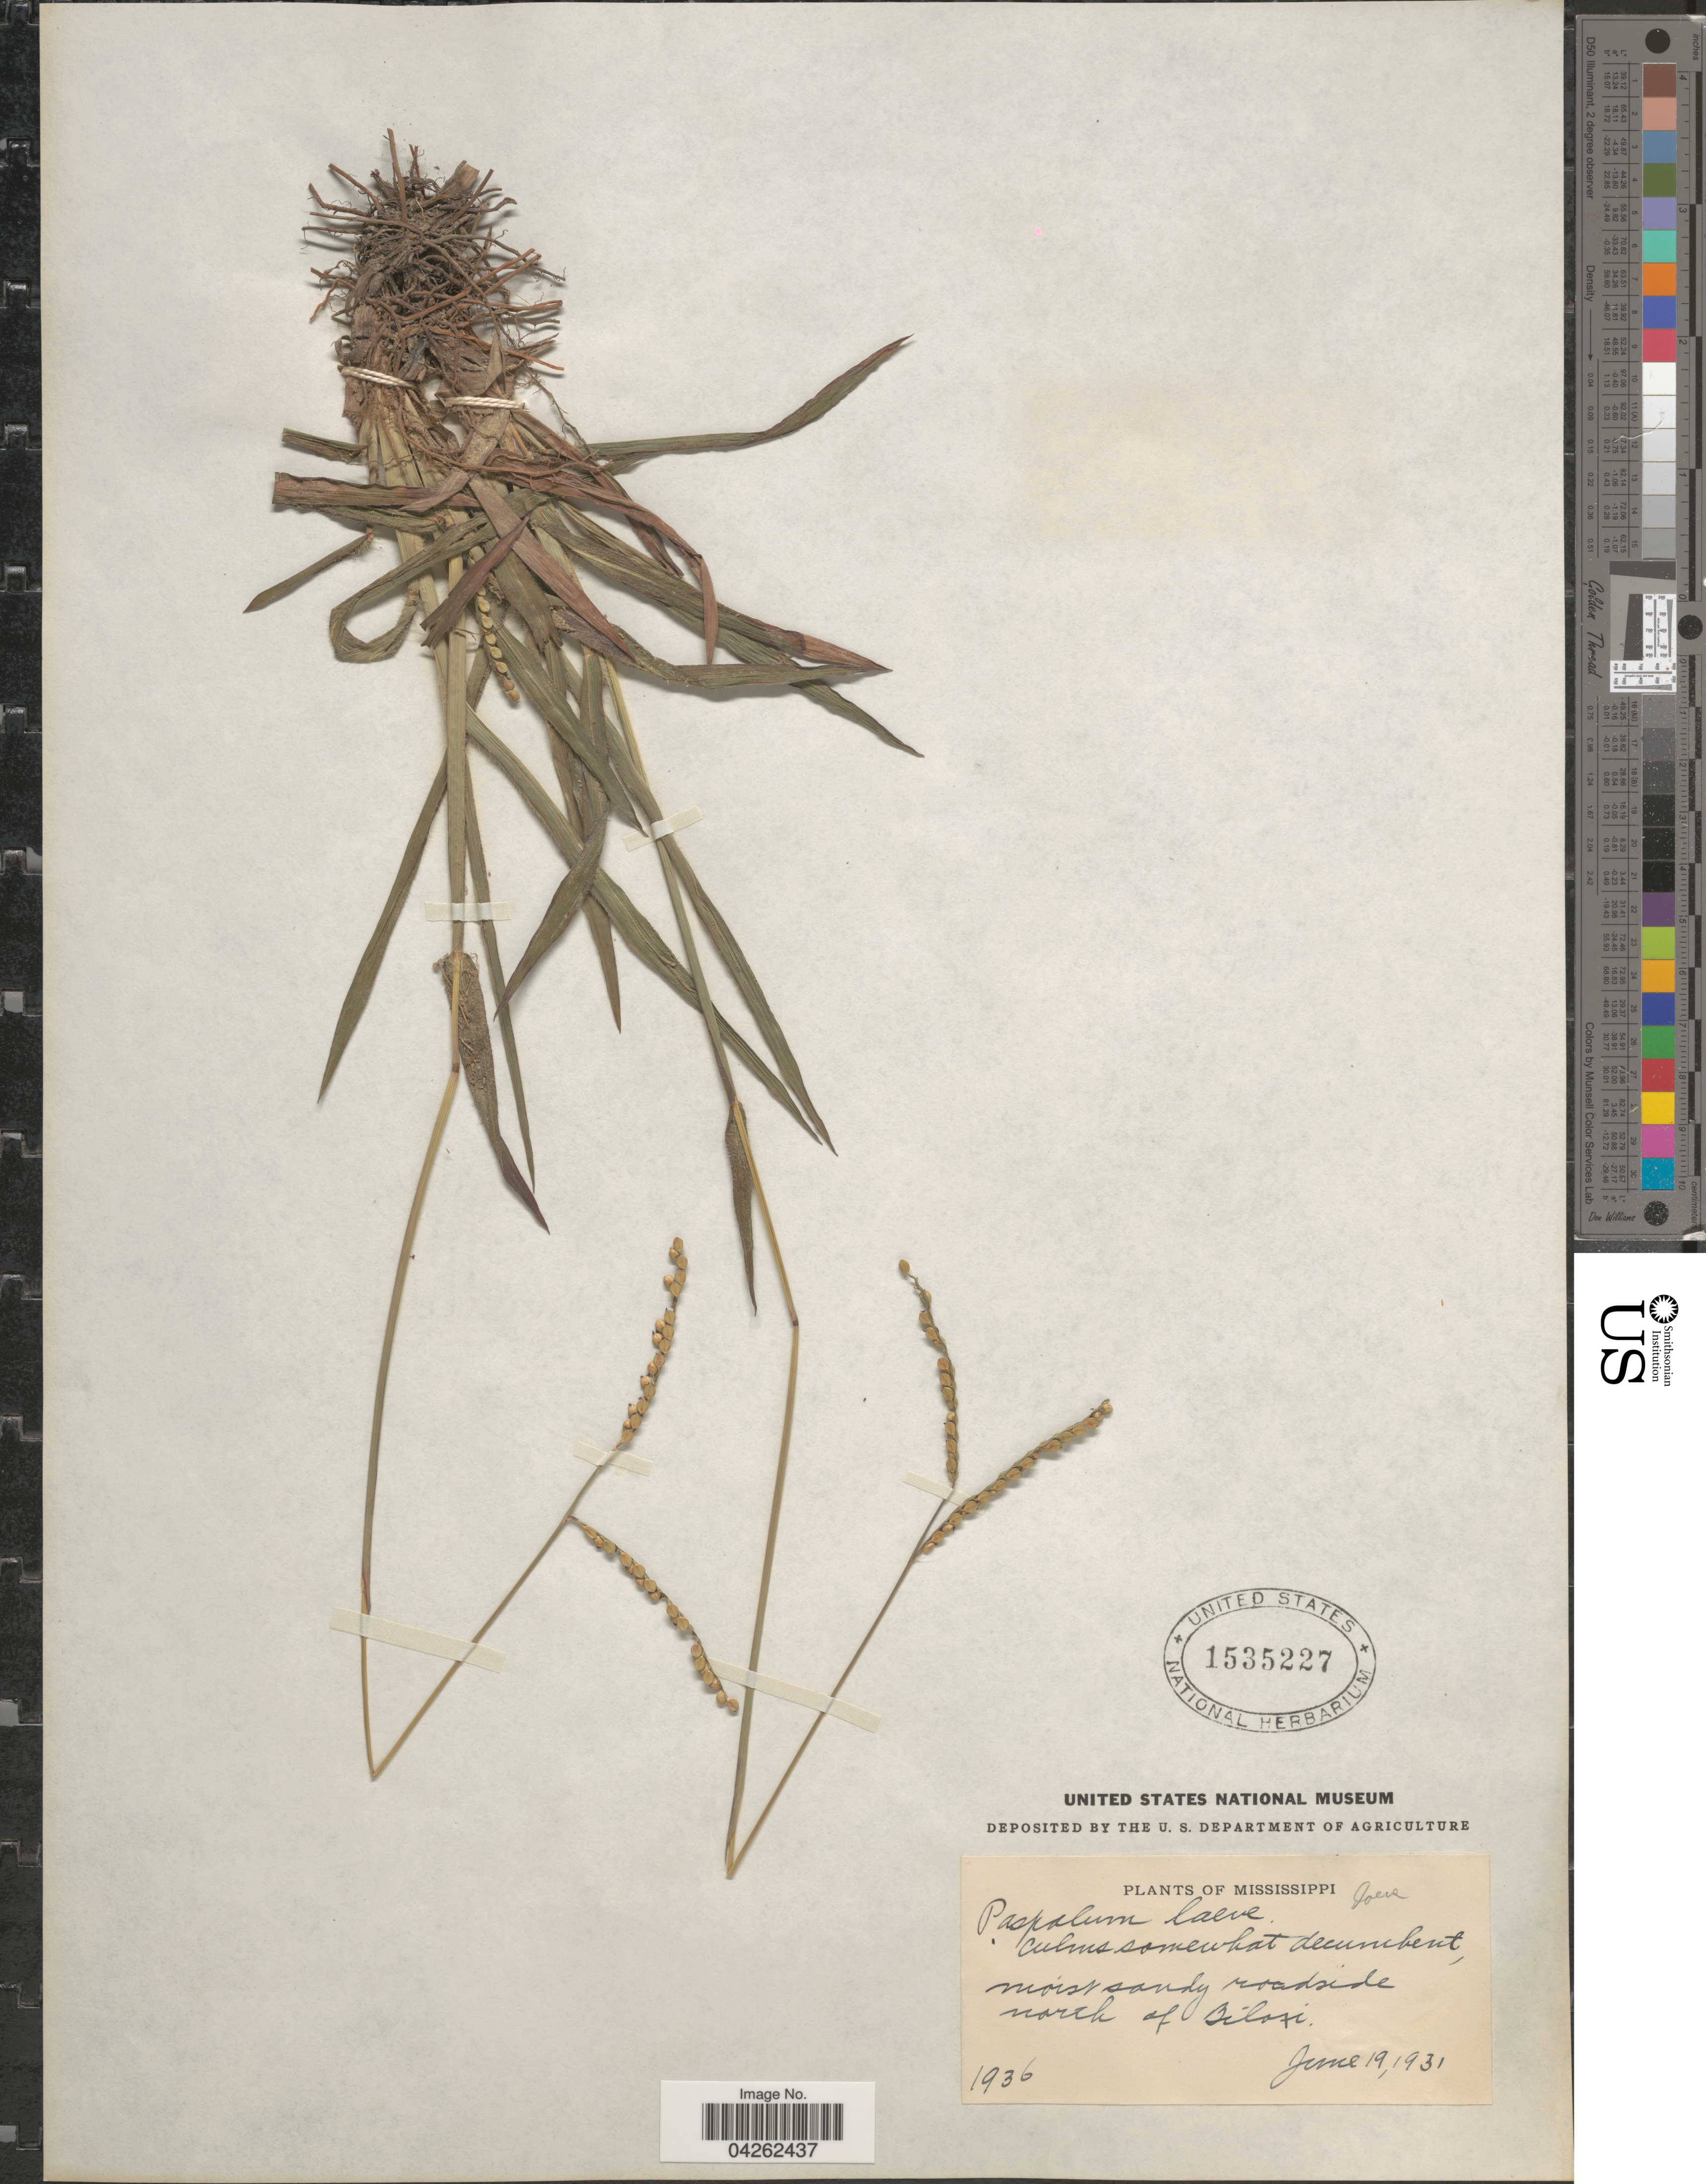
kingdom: Plantae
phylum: Tracheophyta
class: Liliopsida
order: Poales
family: Poaceae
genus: Paspalum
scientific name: Paspalum laeve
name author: Michx.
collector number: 1936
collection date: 1931-06-19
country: United States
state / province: Mississippi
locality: Moist sandy roadside north of Biloxi.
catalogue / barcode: US 1535227